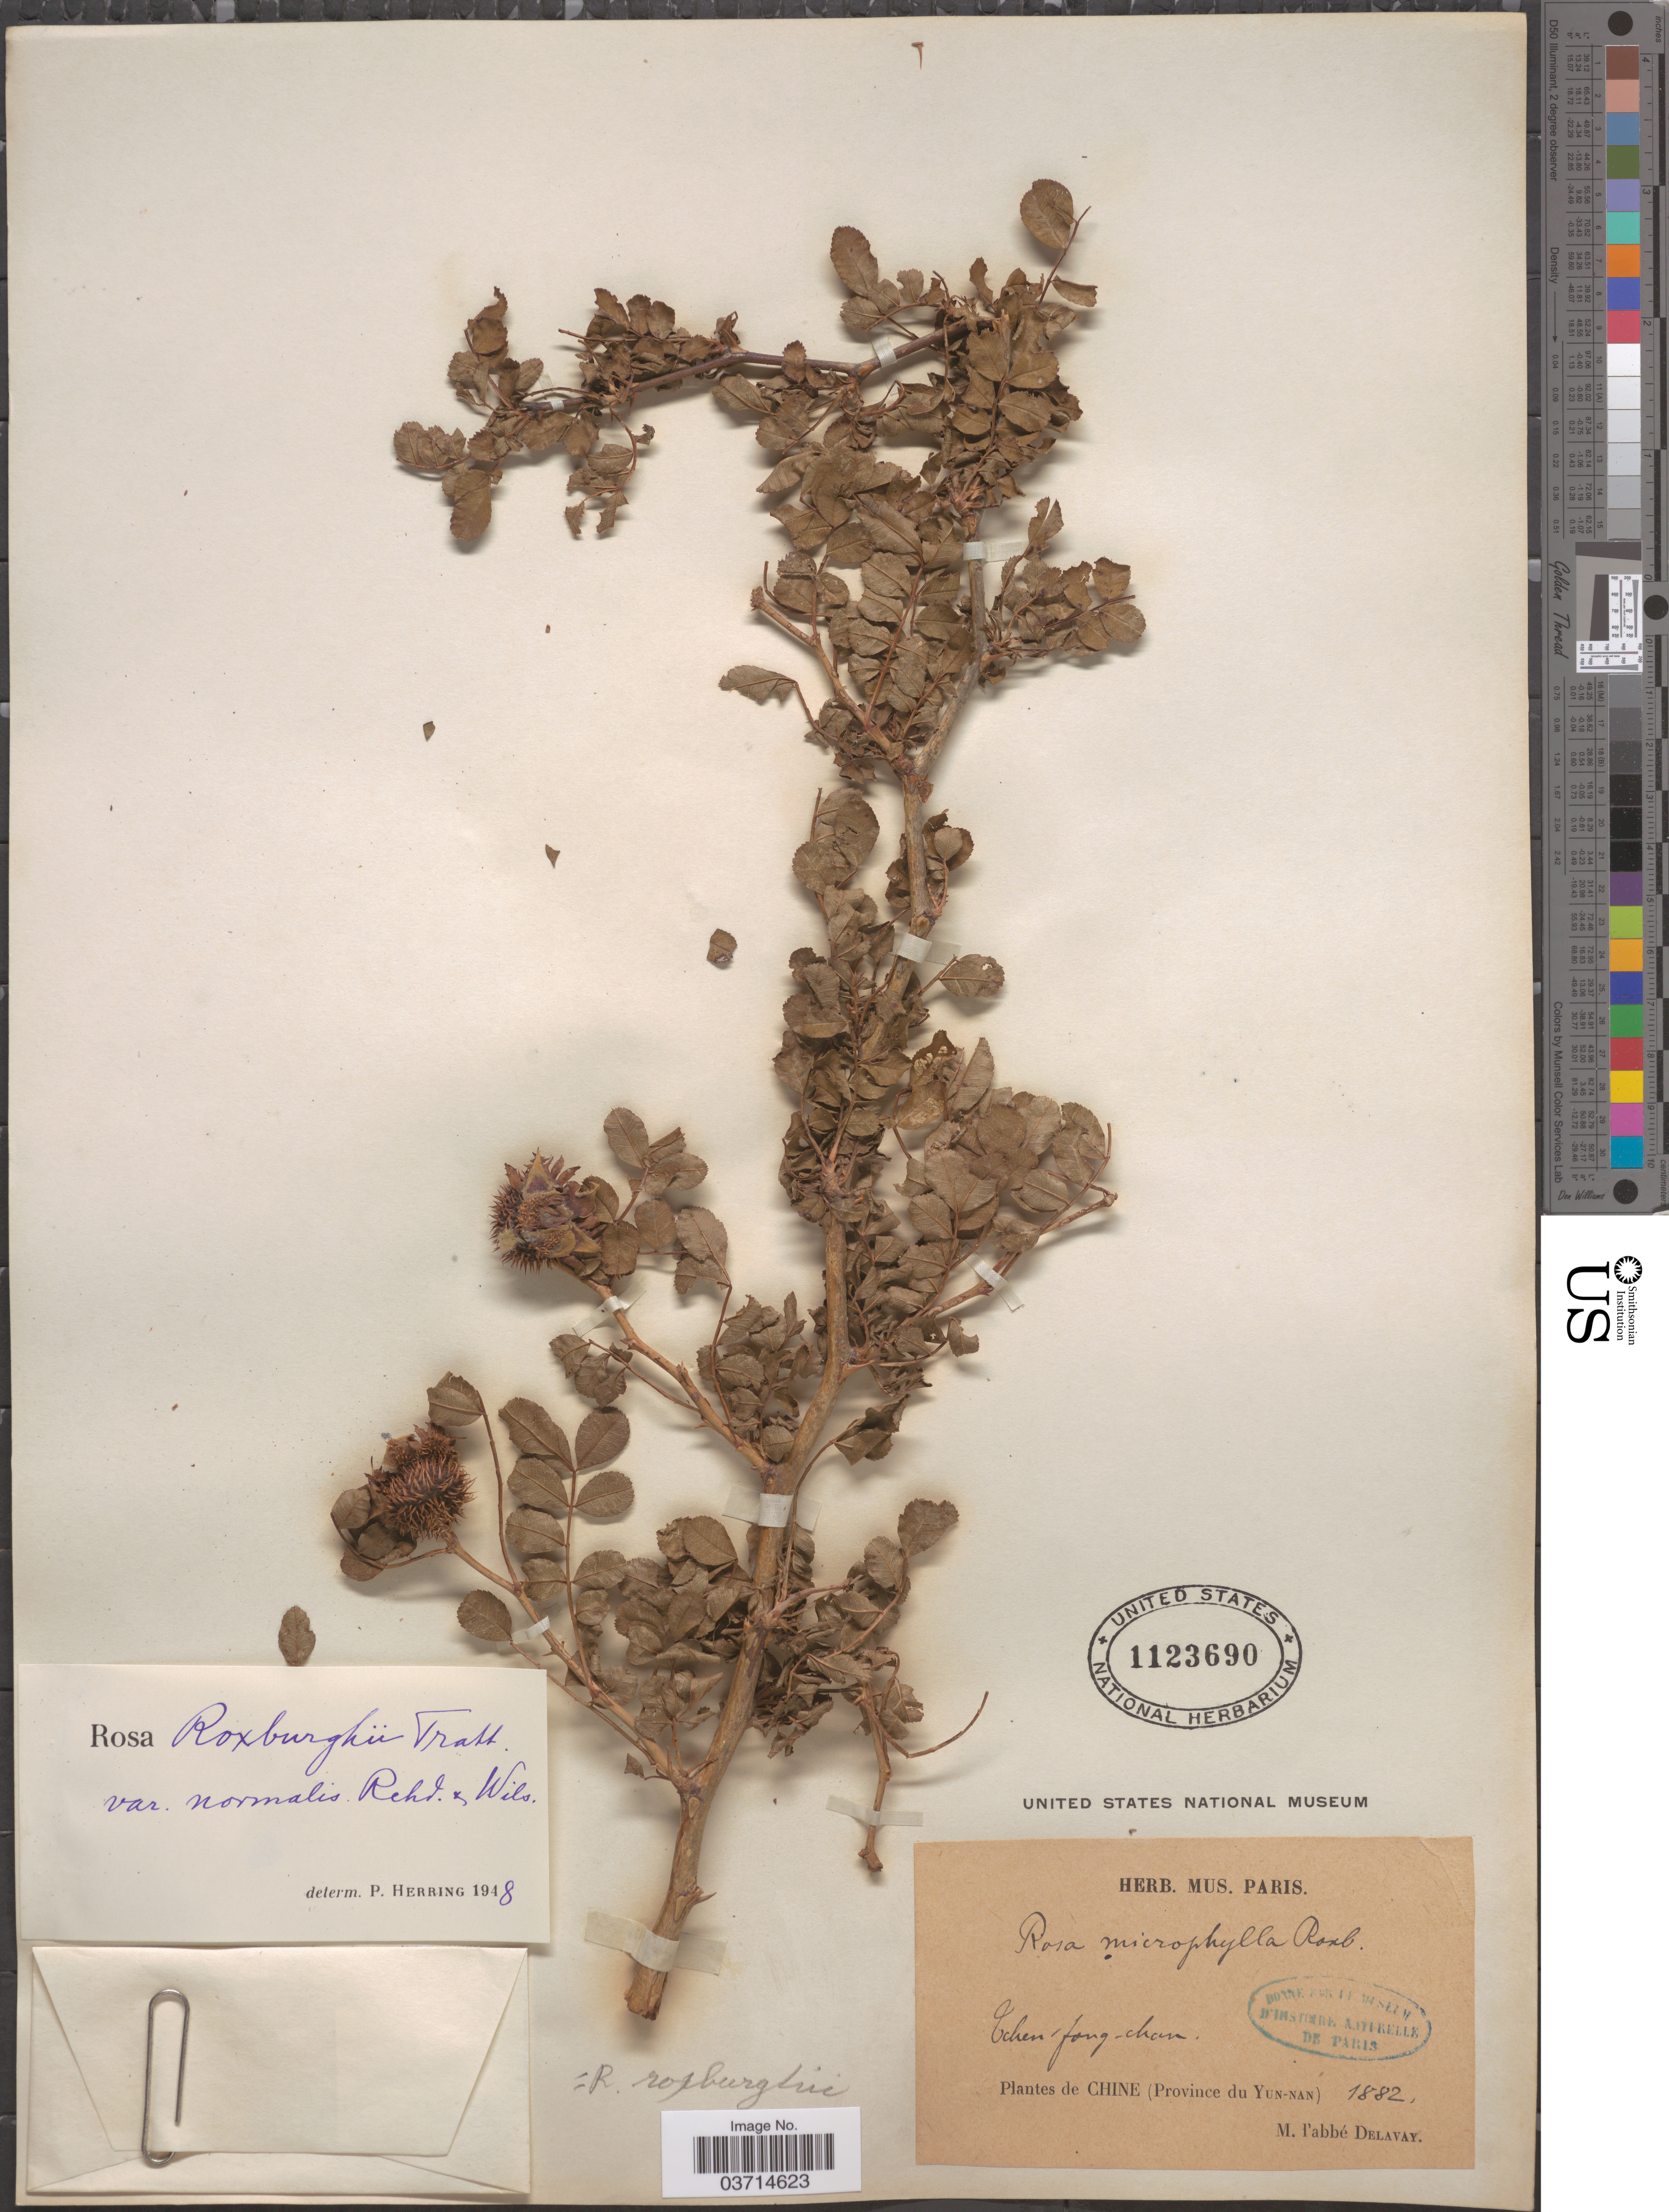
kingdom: Plantae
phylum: Tracheophyta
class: Magnoliopsida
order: Rosales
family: Rosaceae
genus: Rosa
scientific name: Rosa roxburghii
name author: Tratt.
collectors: P. Delavay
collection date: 1882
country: China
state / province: Yunnan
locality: Tchen'fong-chan.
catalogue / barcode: US 1123690